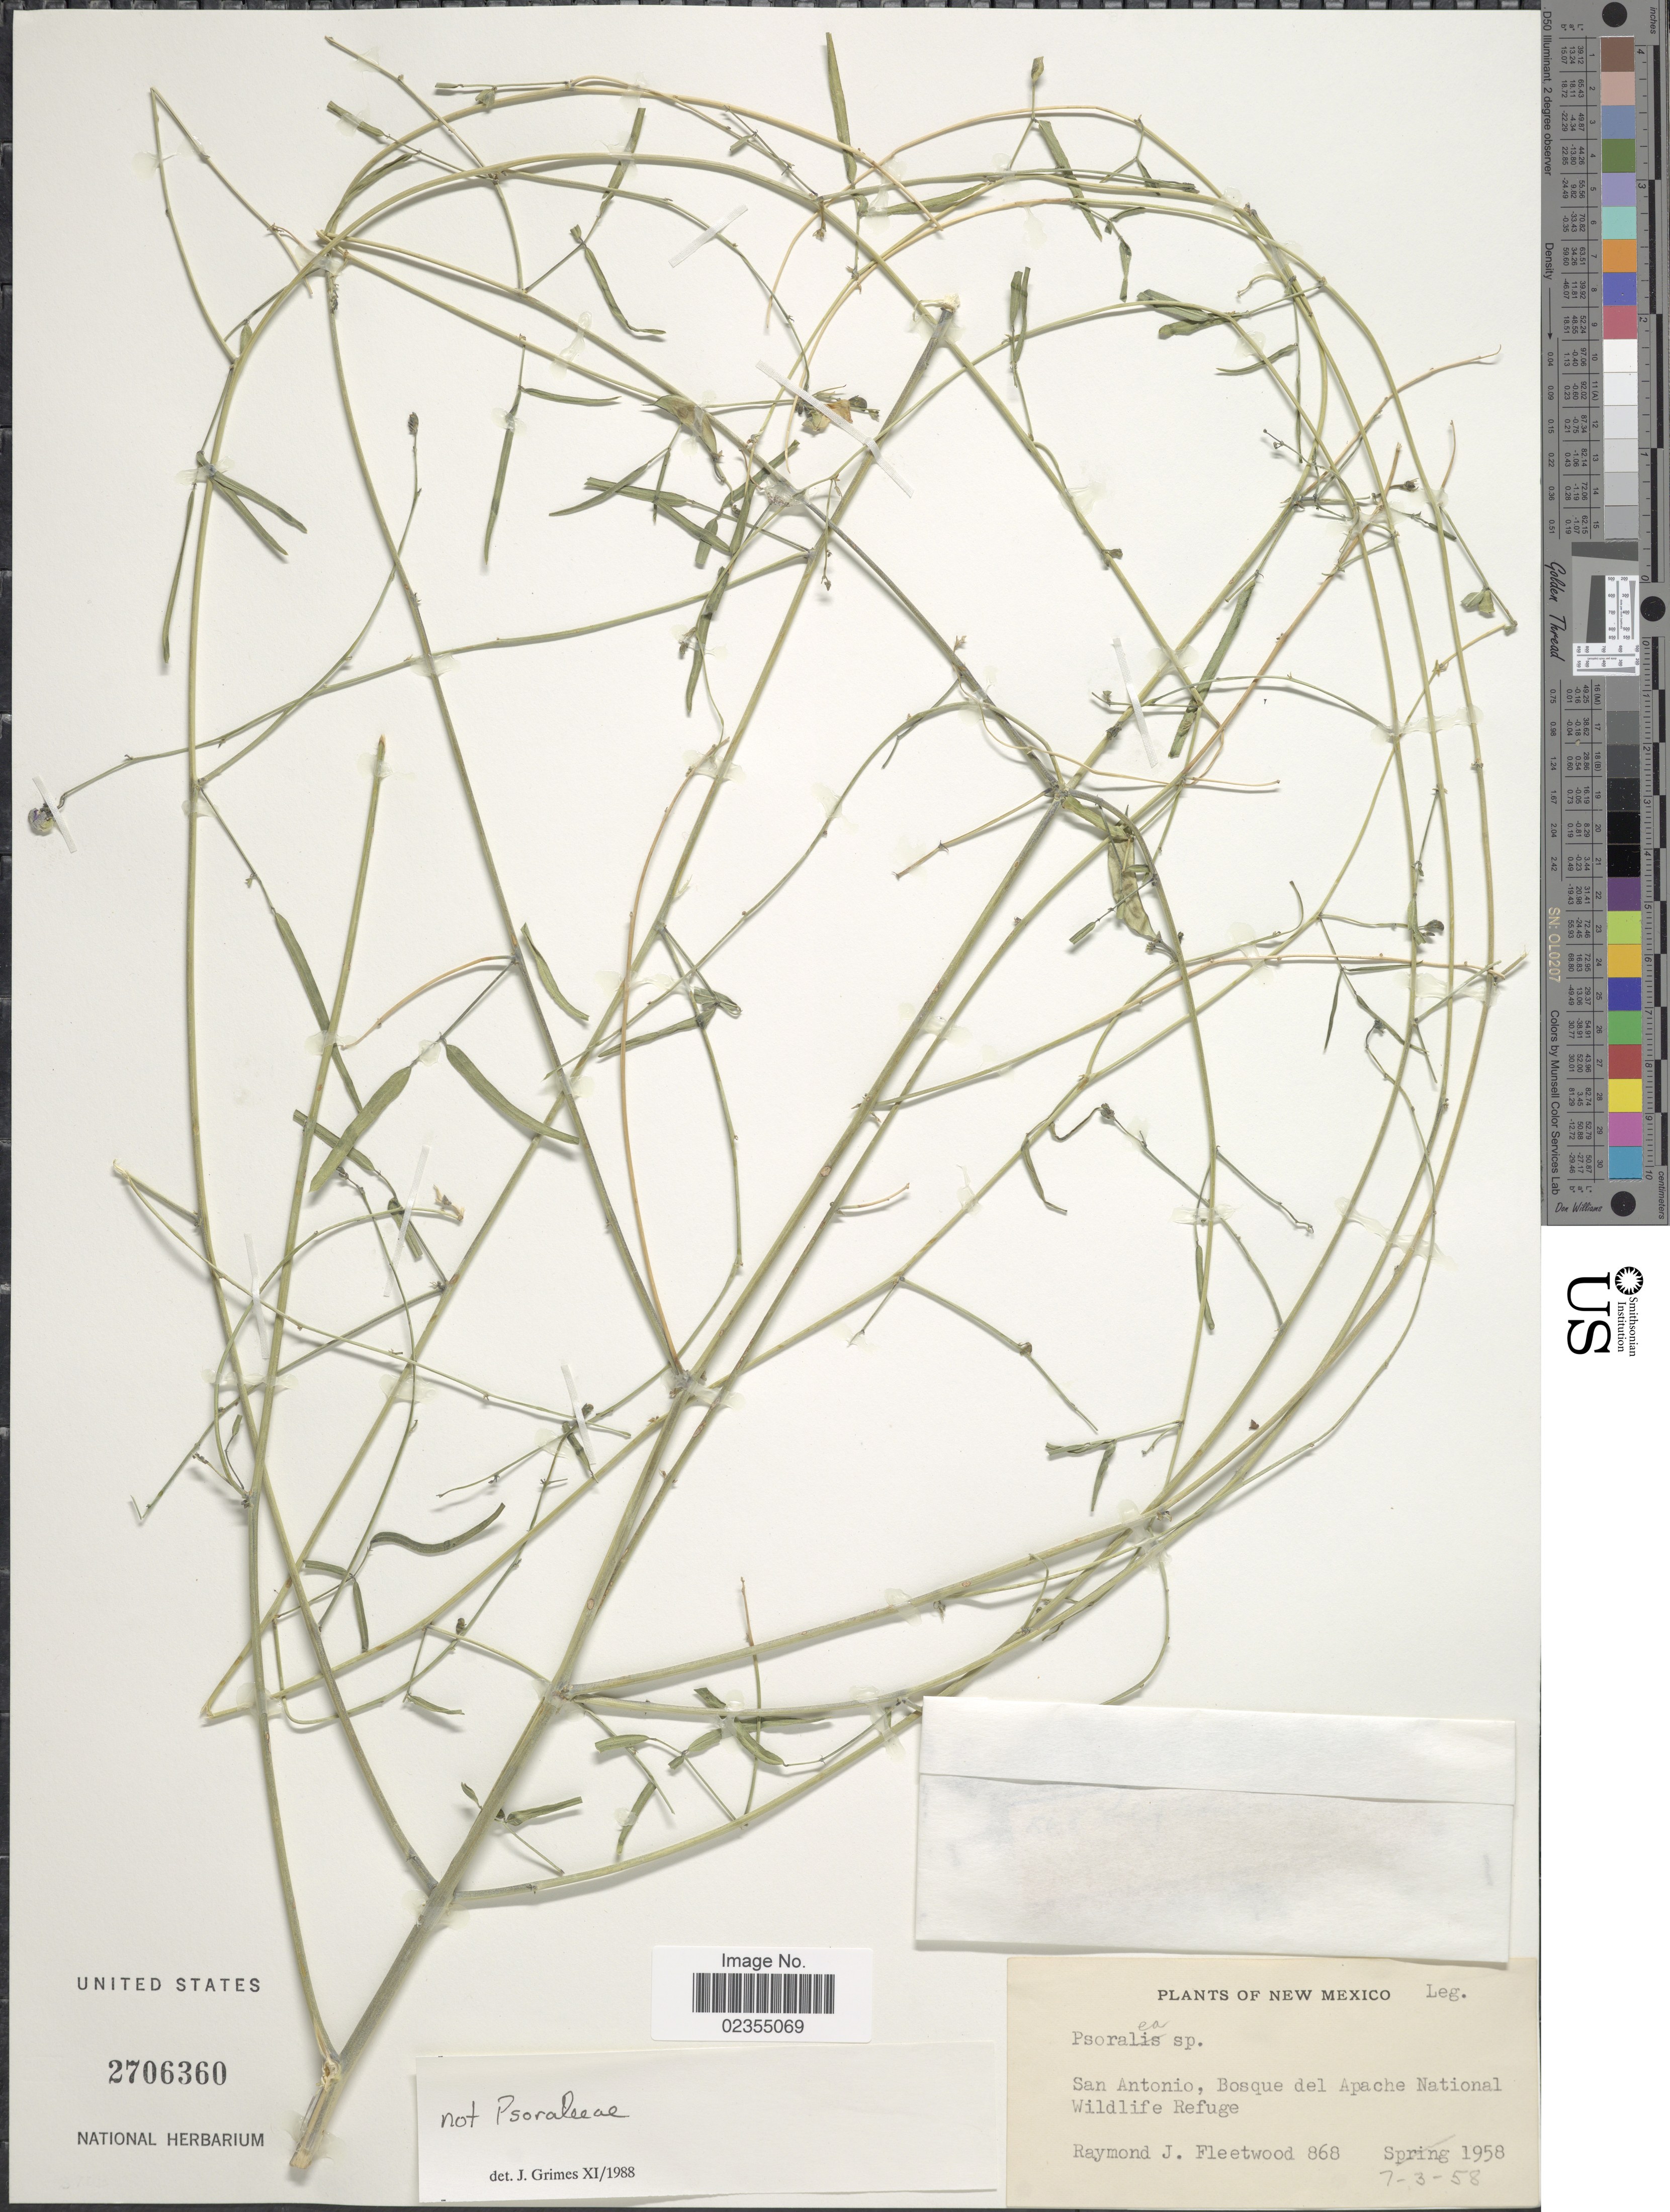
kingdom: Plantae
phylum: Tracheophyta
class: Magnoliopsida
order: Fabales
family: Fabaceae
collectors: R. J. Fleetwood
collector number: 868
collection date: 1958-07-03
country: United States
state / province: New Mexico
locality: San Antonio, Bosque del Apache National Wildlife Refuge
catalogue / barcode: US 2706360